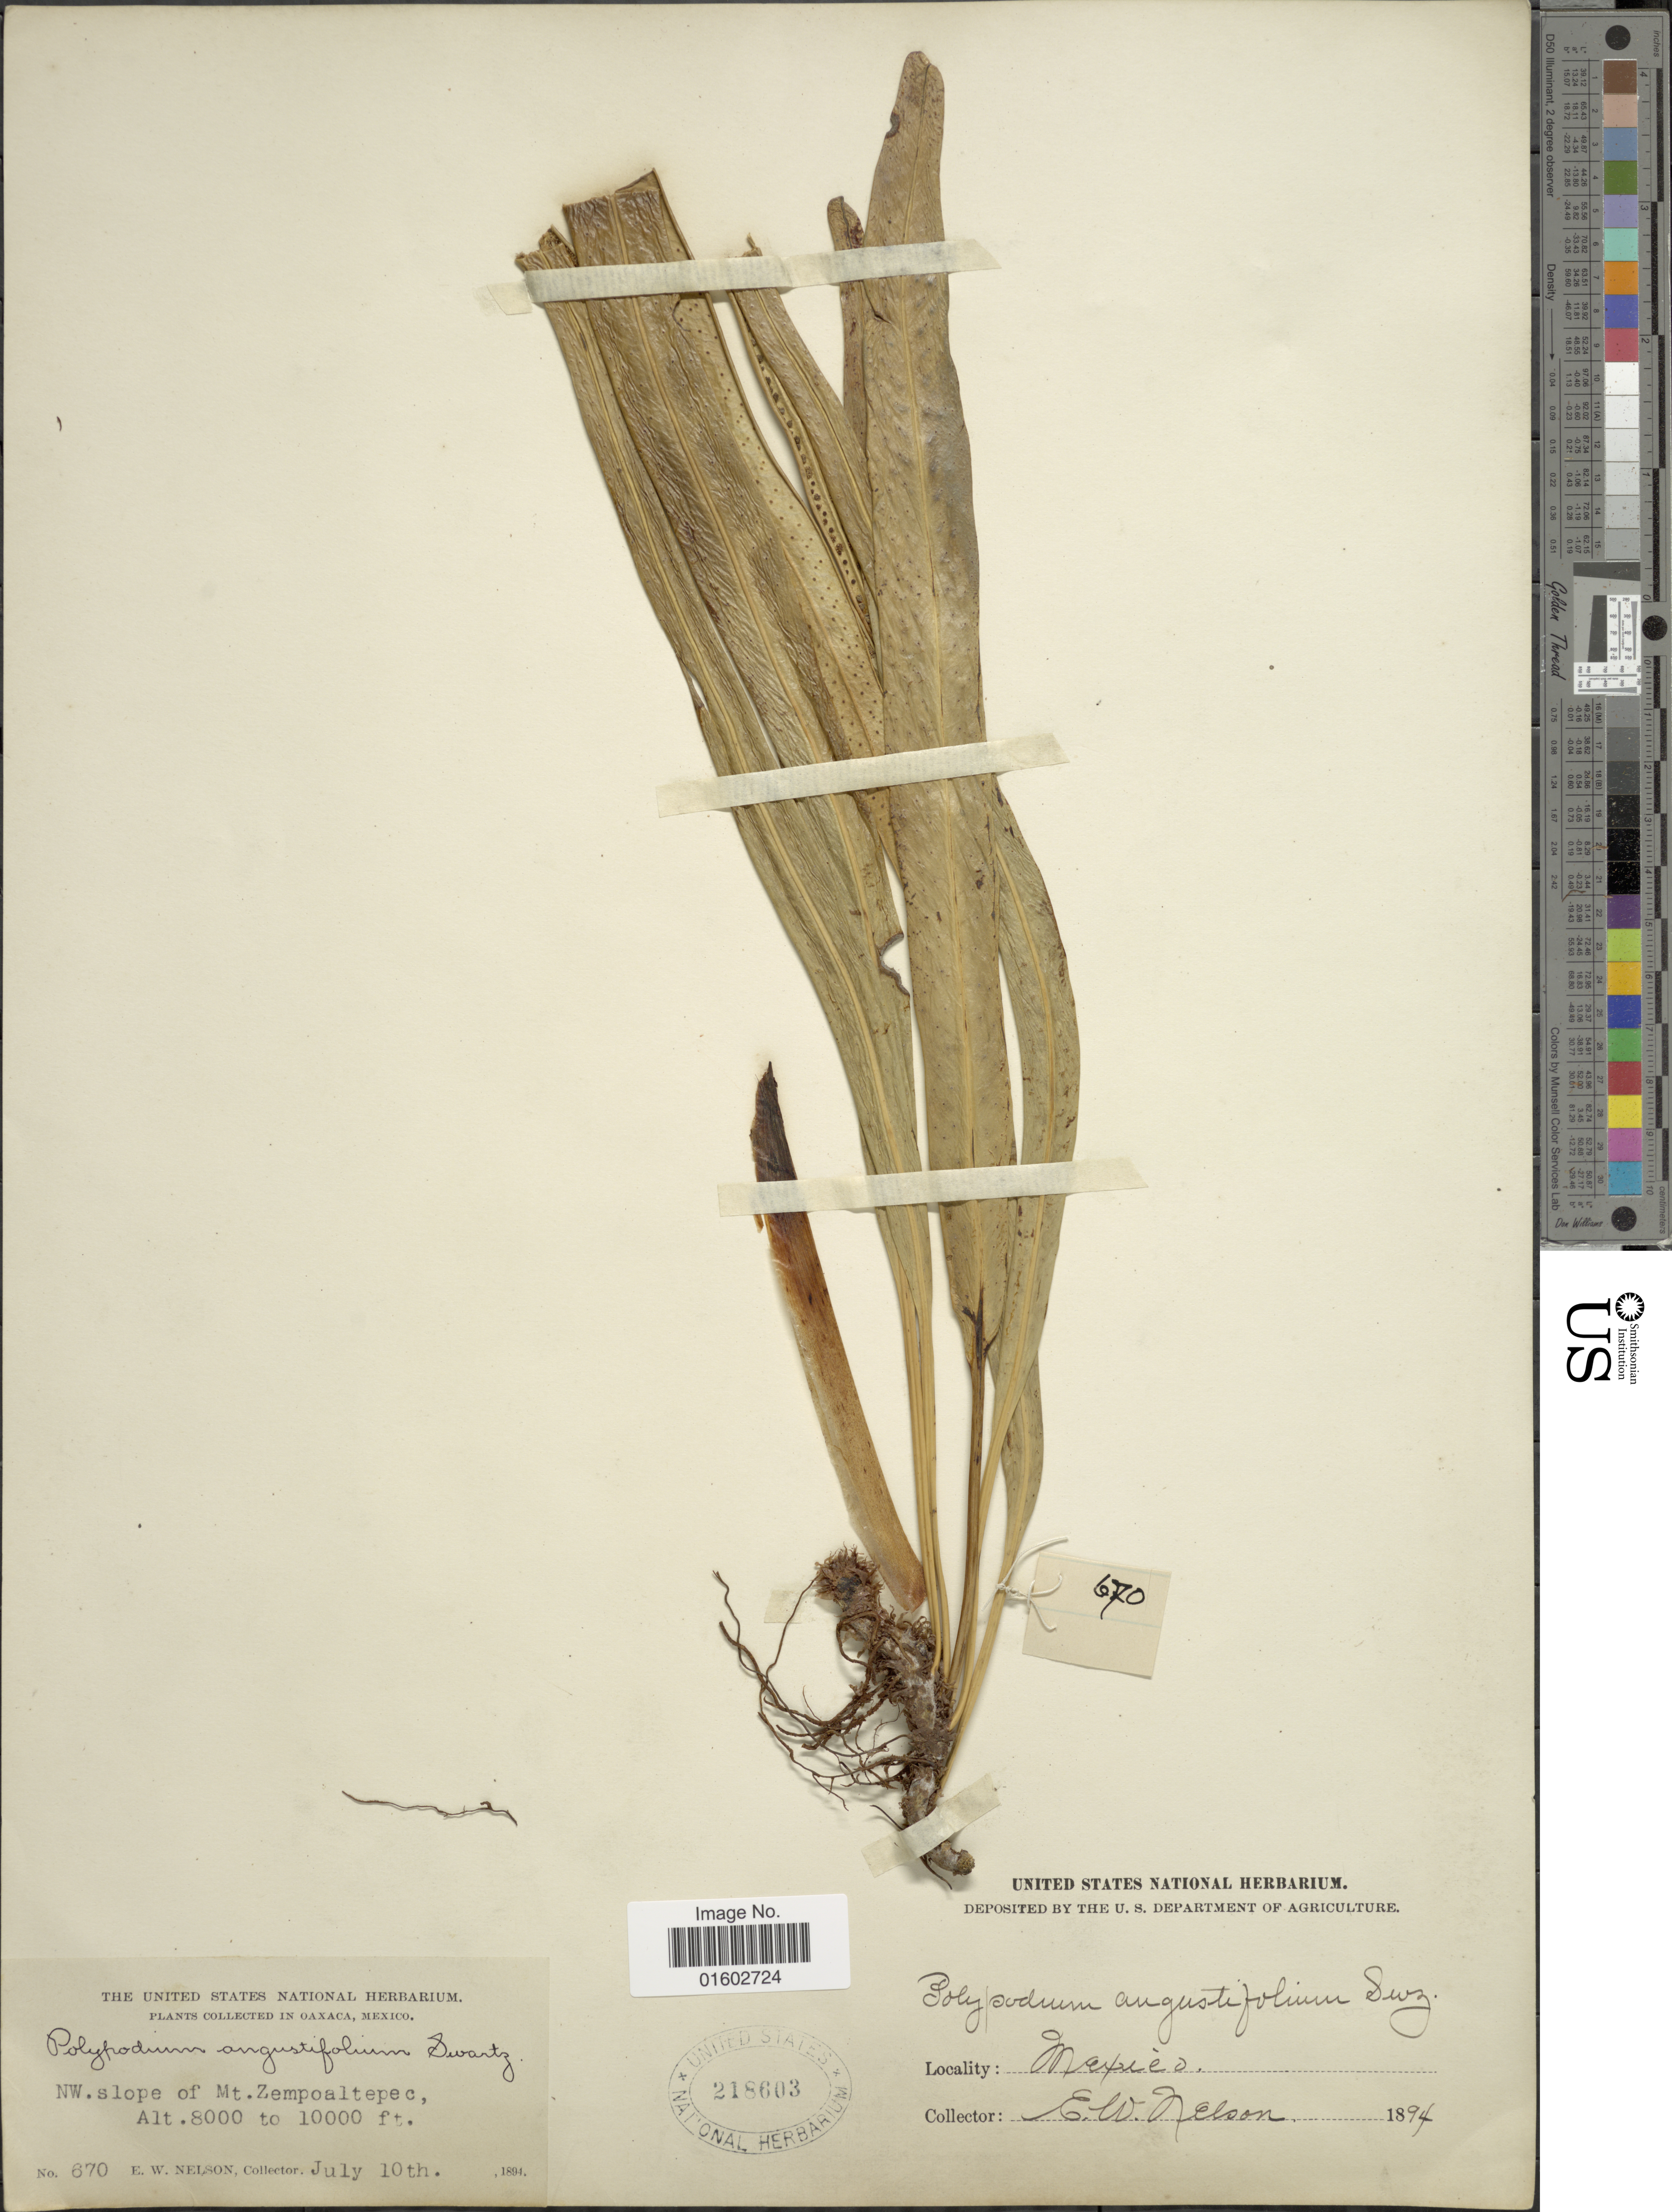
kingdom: Plantae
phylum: Tracheophyta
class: Polypodiopsida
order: Polypodiales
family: Polypodiaceae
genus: Campyloneurum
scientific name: Campyloneurum angustifolium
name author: (Sw.) Fée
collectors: E. W. Nelson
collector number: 670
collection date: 1894-07-10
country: Mexico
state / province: Oaxaca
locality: NW slope of Mt. Zempoaltepec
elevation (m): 2438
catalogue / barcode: US 218603